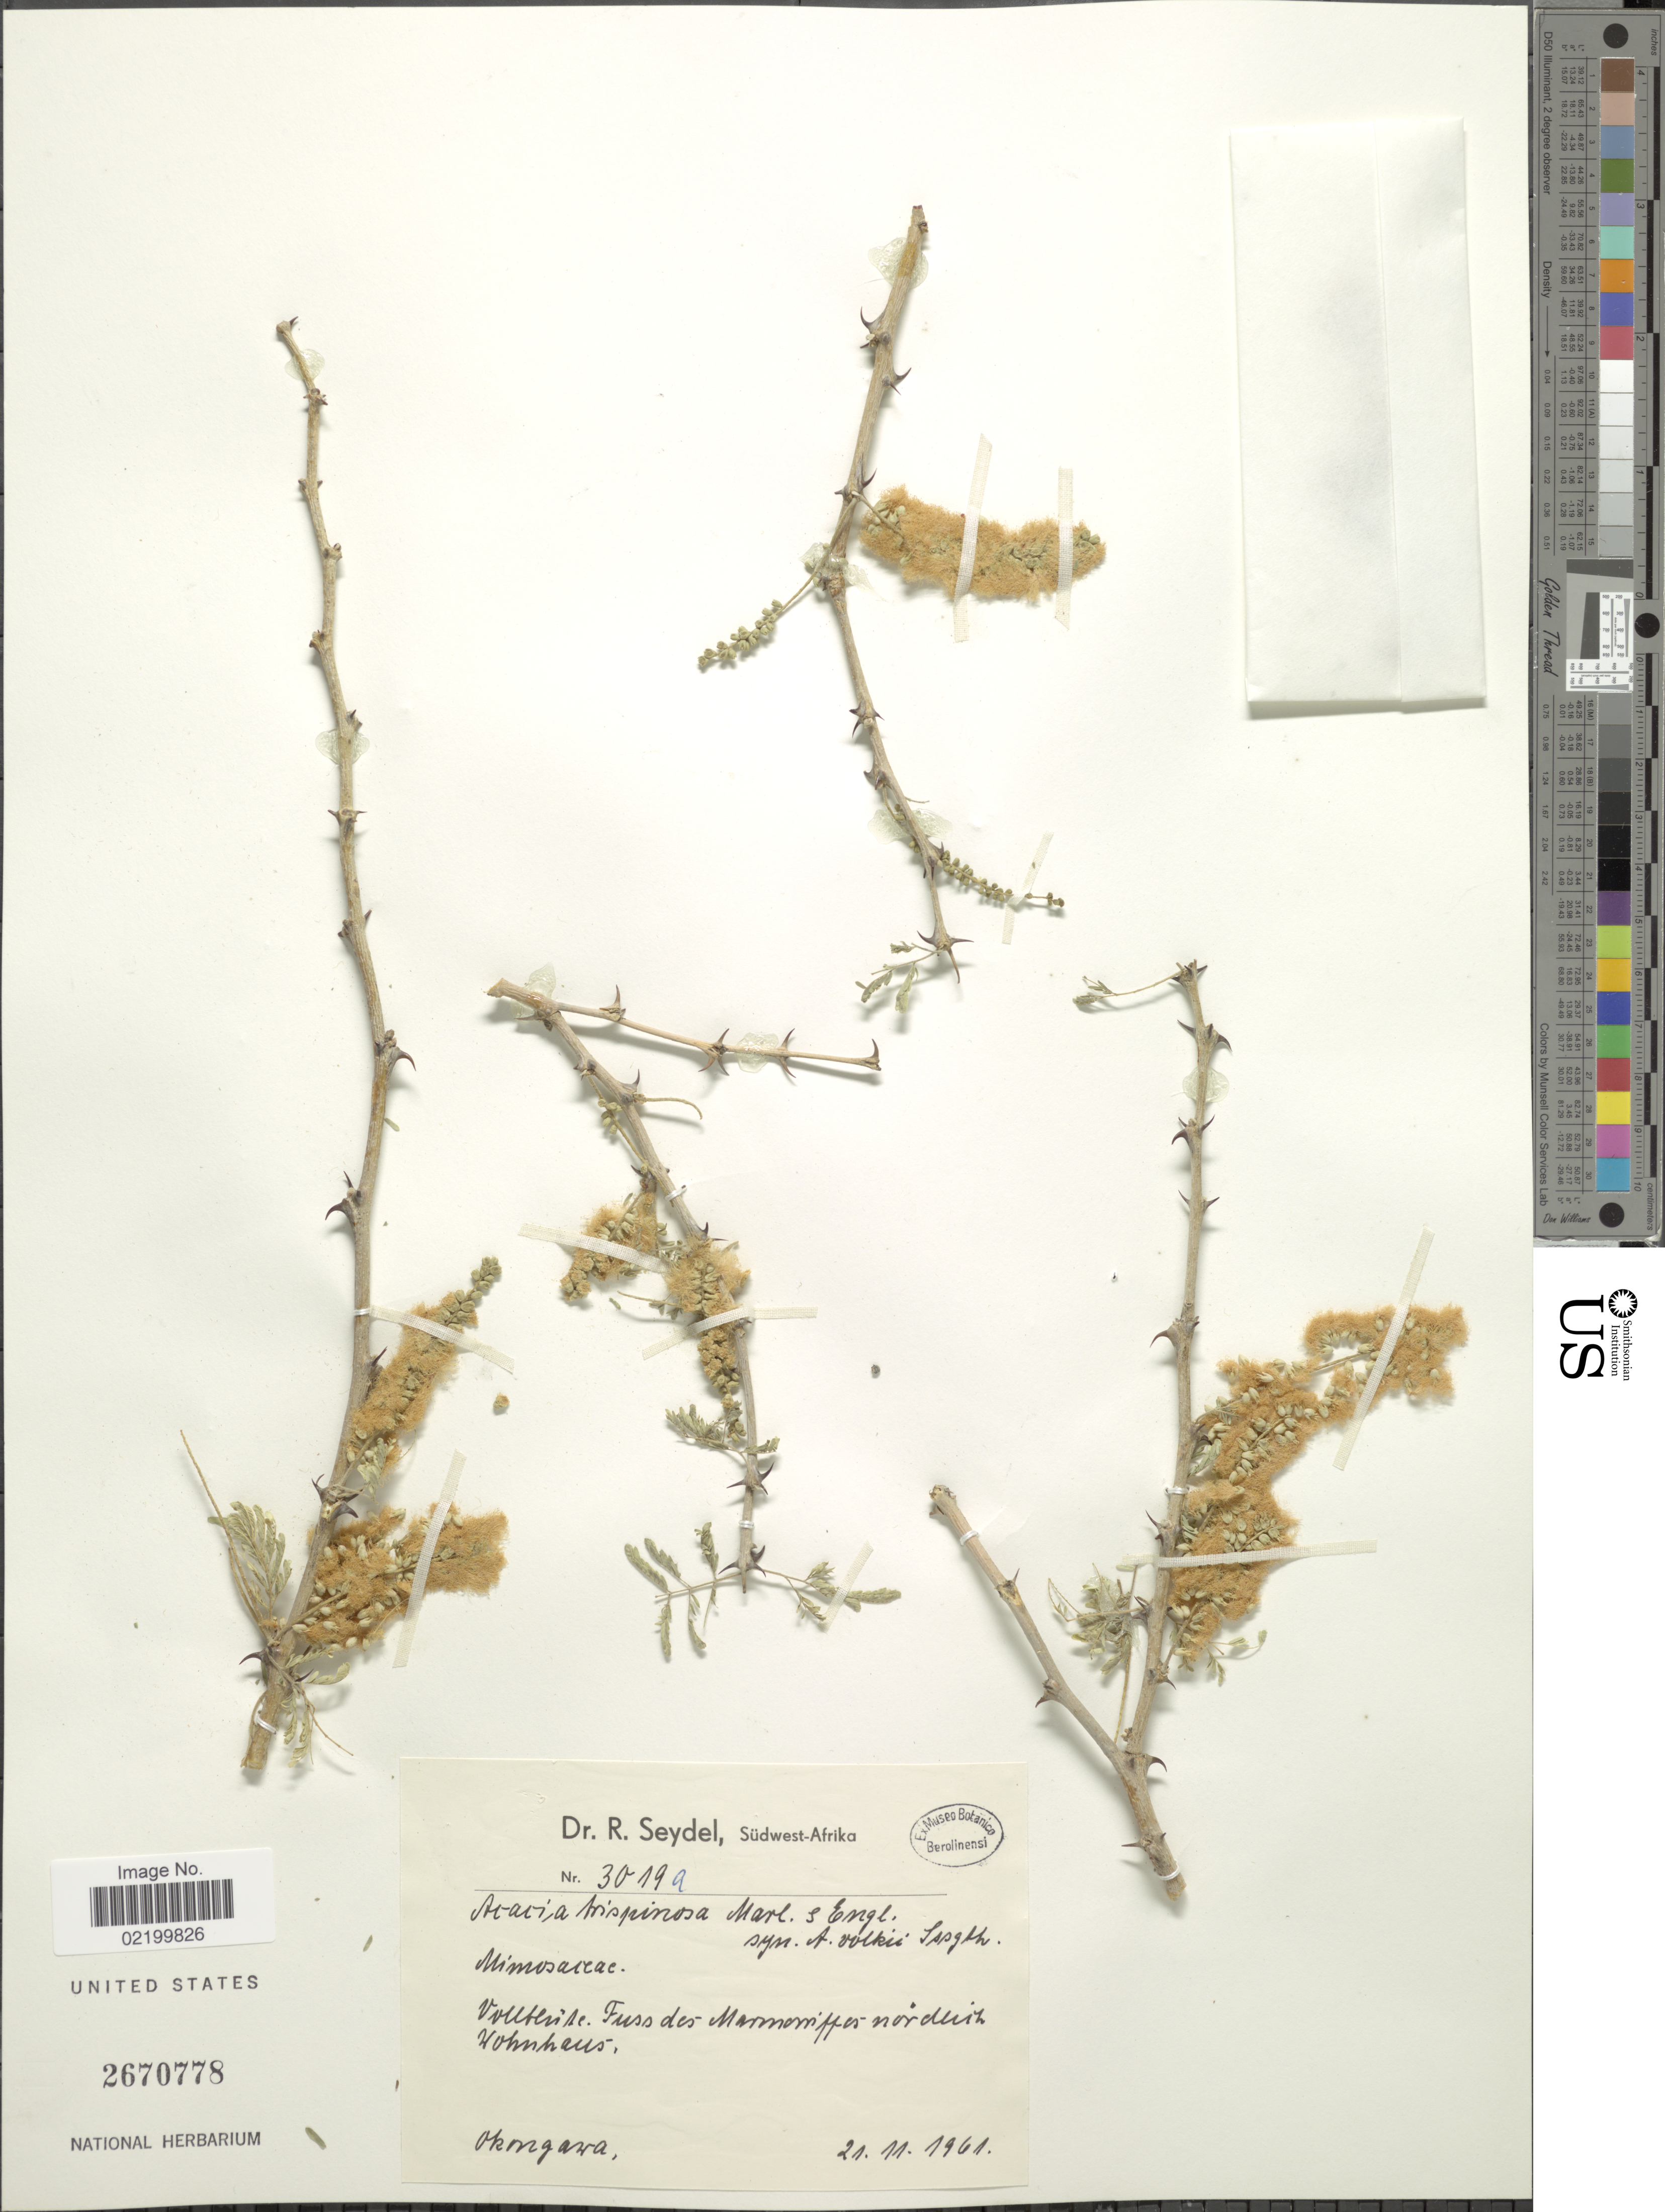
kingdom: Plantae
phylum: Tracheophyta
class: Magnoliopsida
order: Fabales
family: Fabaceae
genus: Senegalia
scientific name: Senegalia senegal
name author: (L.) Britton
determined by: Strong, M. T., (US), Smithsonian Institution - National Museum of Natural History (UNITED STATES)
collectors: R. Seydel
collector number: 3019a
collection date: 1961-11-21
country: Namibia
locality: Volltenite. Fuss des Marmomfles nordert Wohnhaus. Okongara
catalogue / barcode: US 2670778